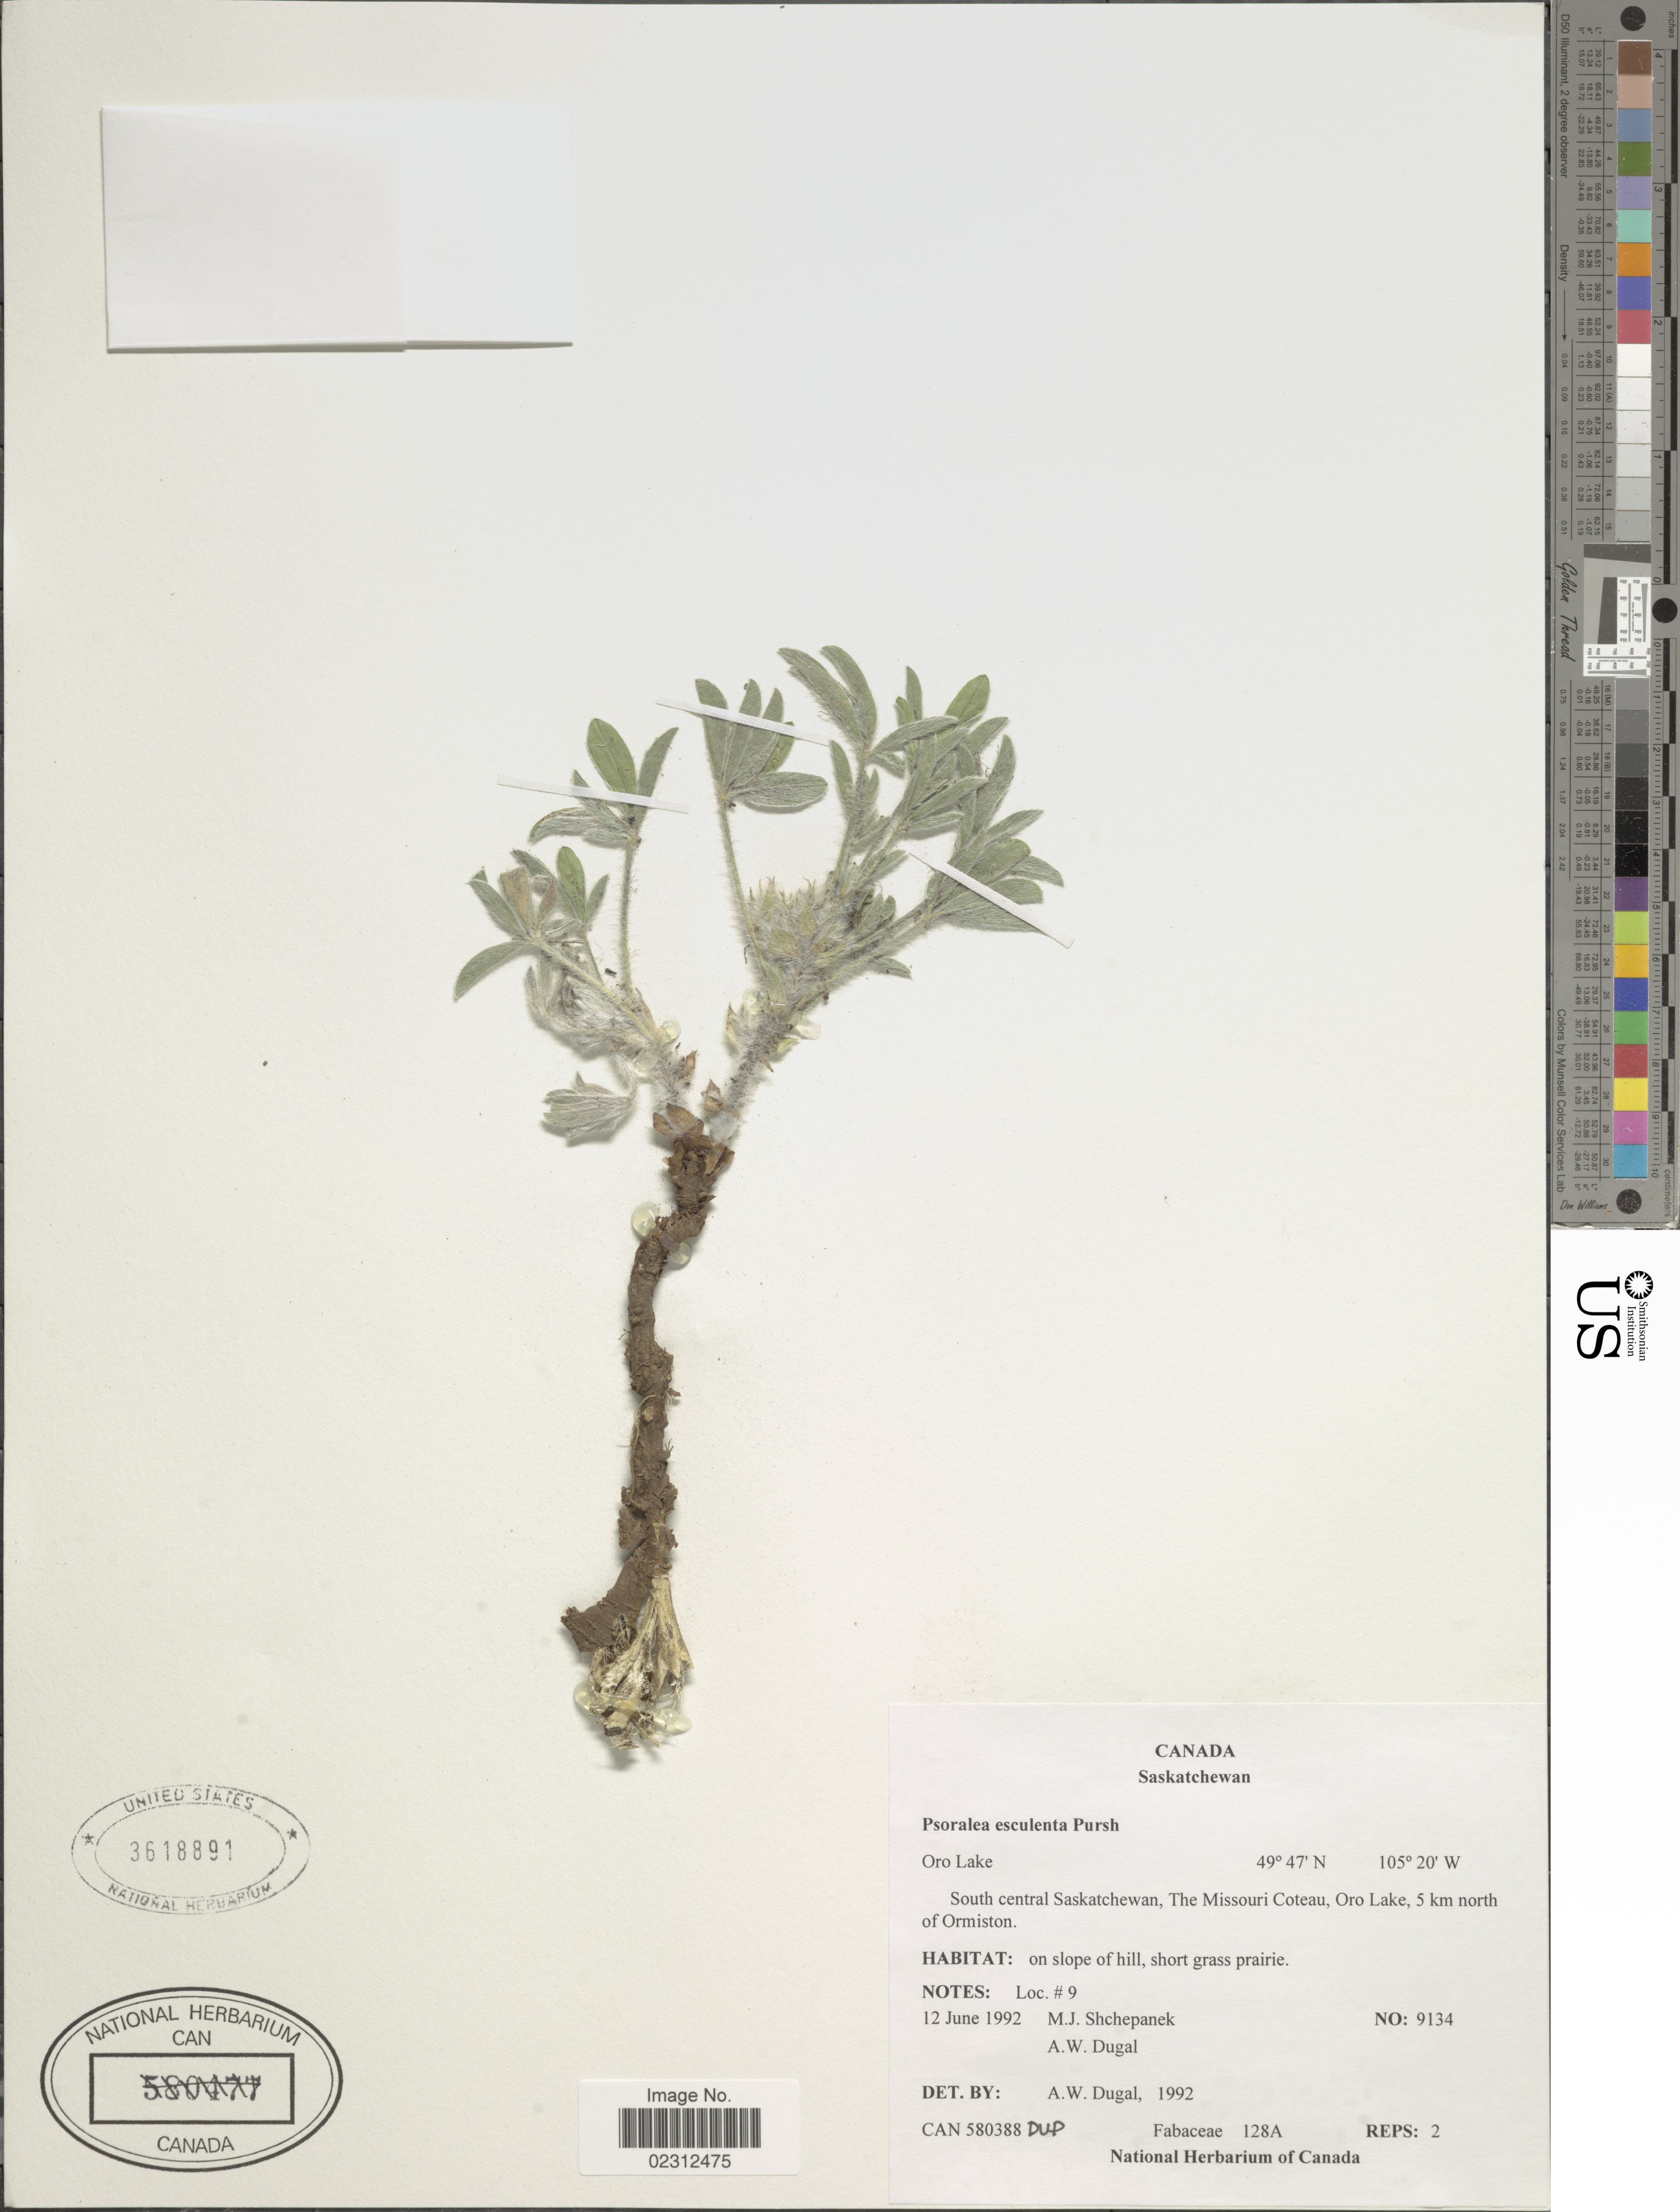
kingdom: Plantae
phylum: Tracheophyta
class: Magnoliopsida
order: Fabales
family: Fabaceae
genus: Psoralea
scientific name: Psoralea esculenta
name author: Pursh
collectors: M. Shchepanek & A. Dugal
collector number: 9134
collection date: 1992-06-12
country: Canada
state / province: Saskatchewan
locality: Oro Lake, South central Saskatchewan, The Missouri Coteau, Oro Lake, 5 km north of Ormiston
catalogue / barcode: US 3618891